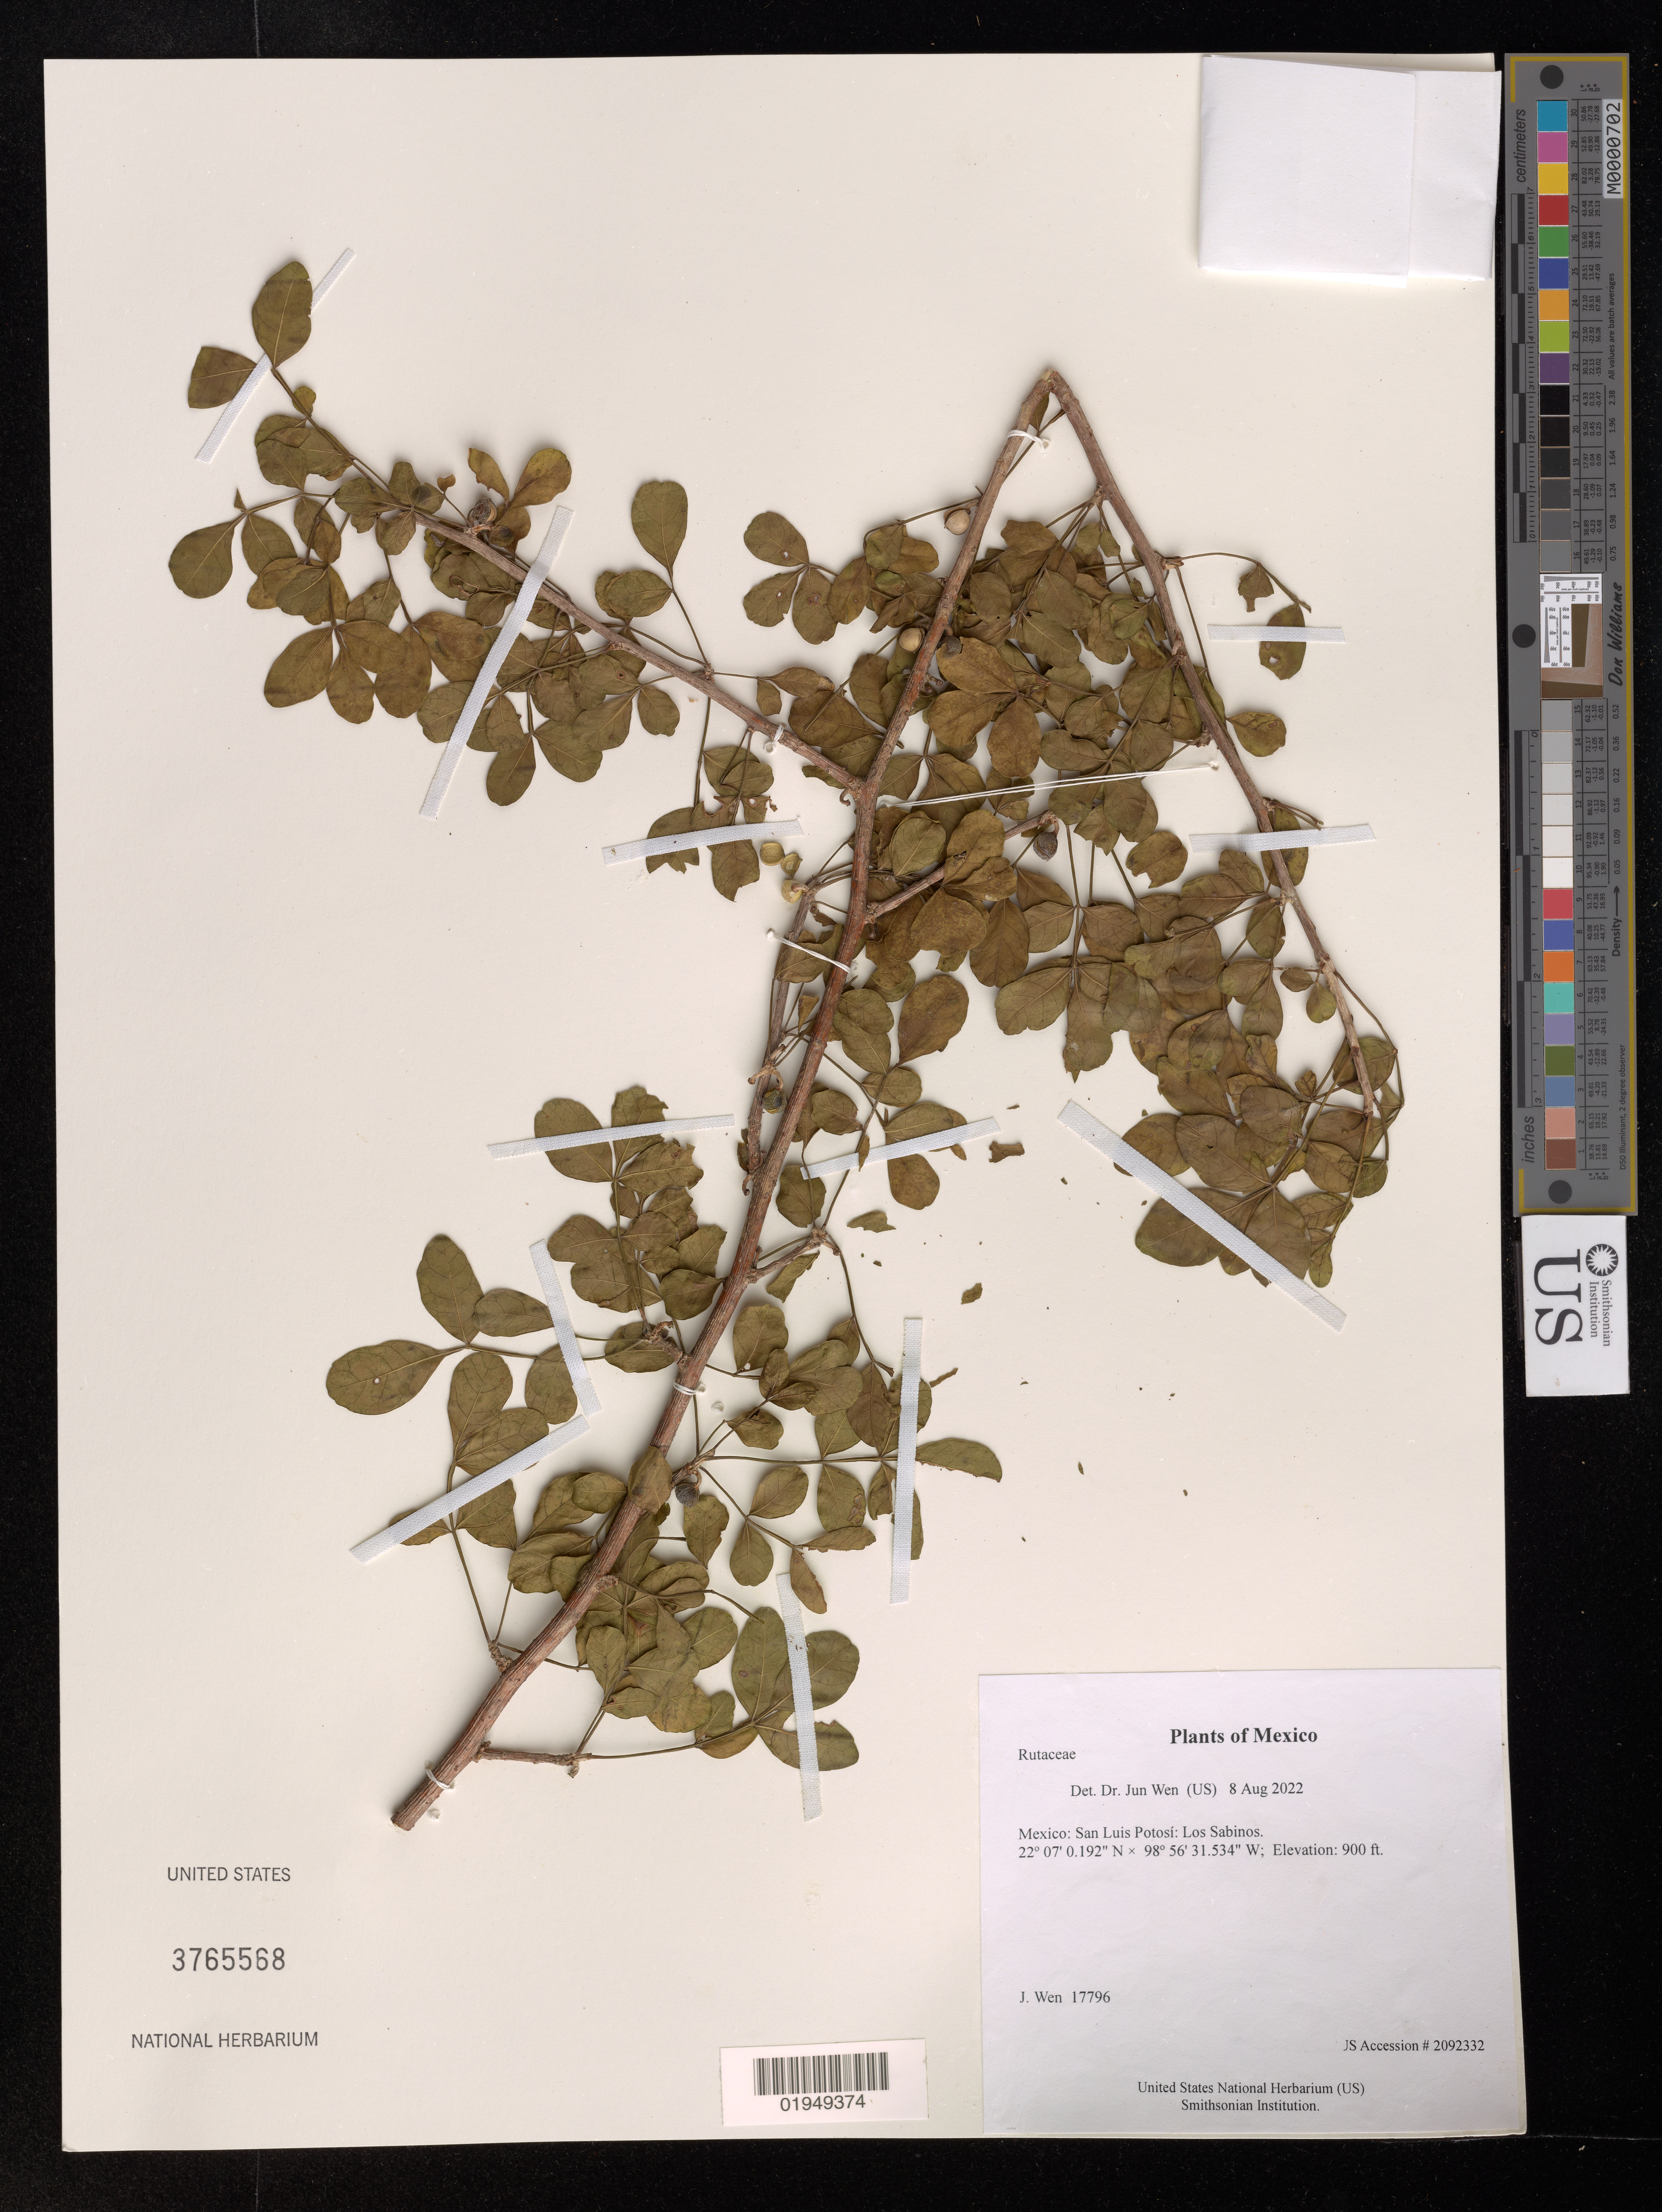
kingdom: Plantae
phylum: Tracheophyta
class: Magnoliopsida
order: Sapindales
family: Rutaceae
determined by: Wen, Jun, (BOT), Smithsonian Institution - National Museum of Natural History (UNITED STATES)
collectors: J. Wen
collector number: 17796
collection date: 2022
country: Mexico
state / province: San Luis Potosí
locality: Los Sabinos.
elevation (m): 274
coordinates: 22.1167199 N, 98.9420929 W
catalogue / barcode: US 3765568